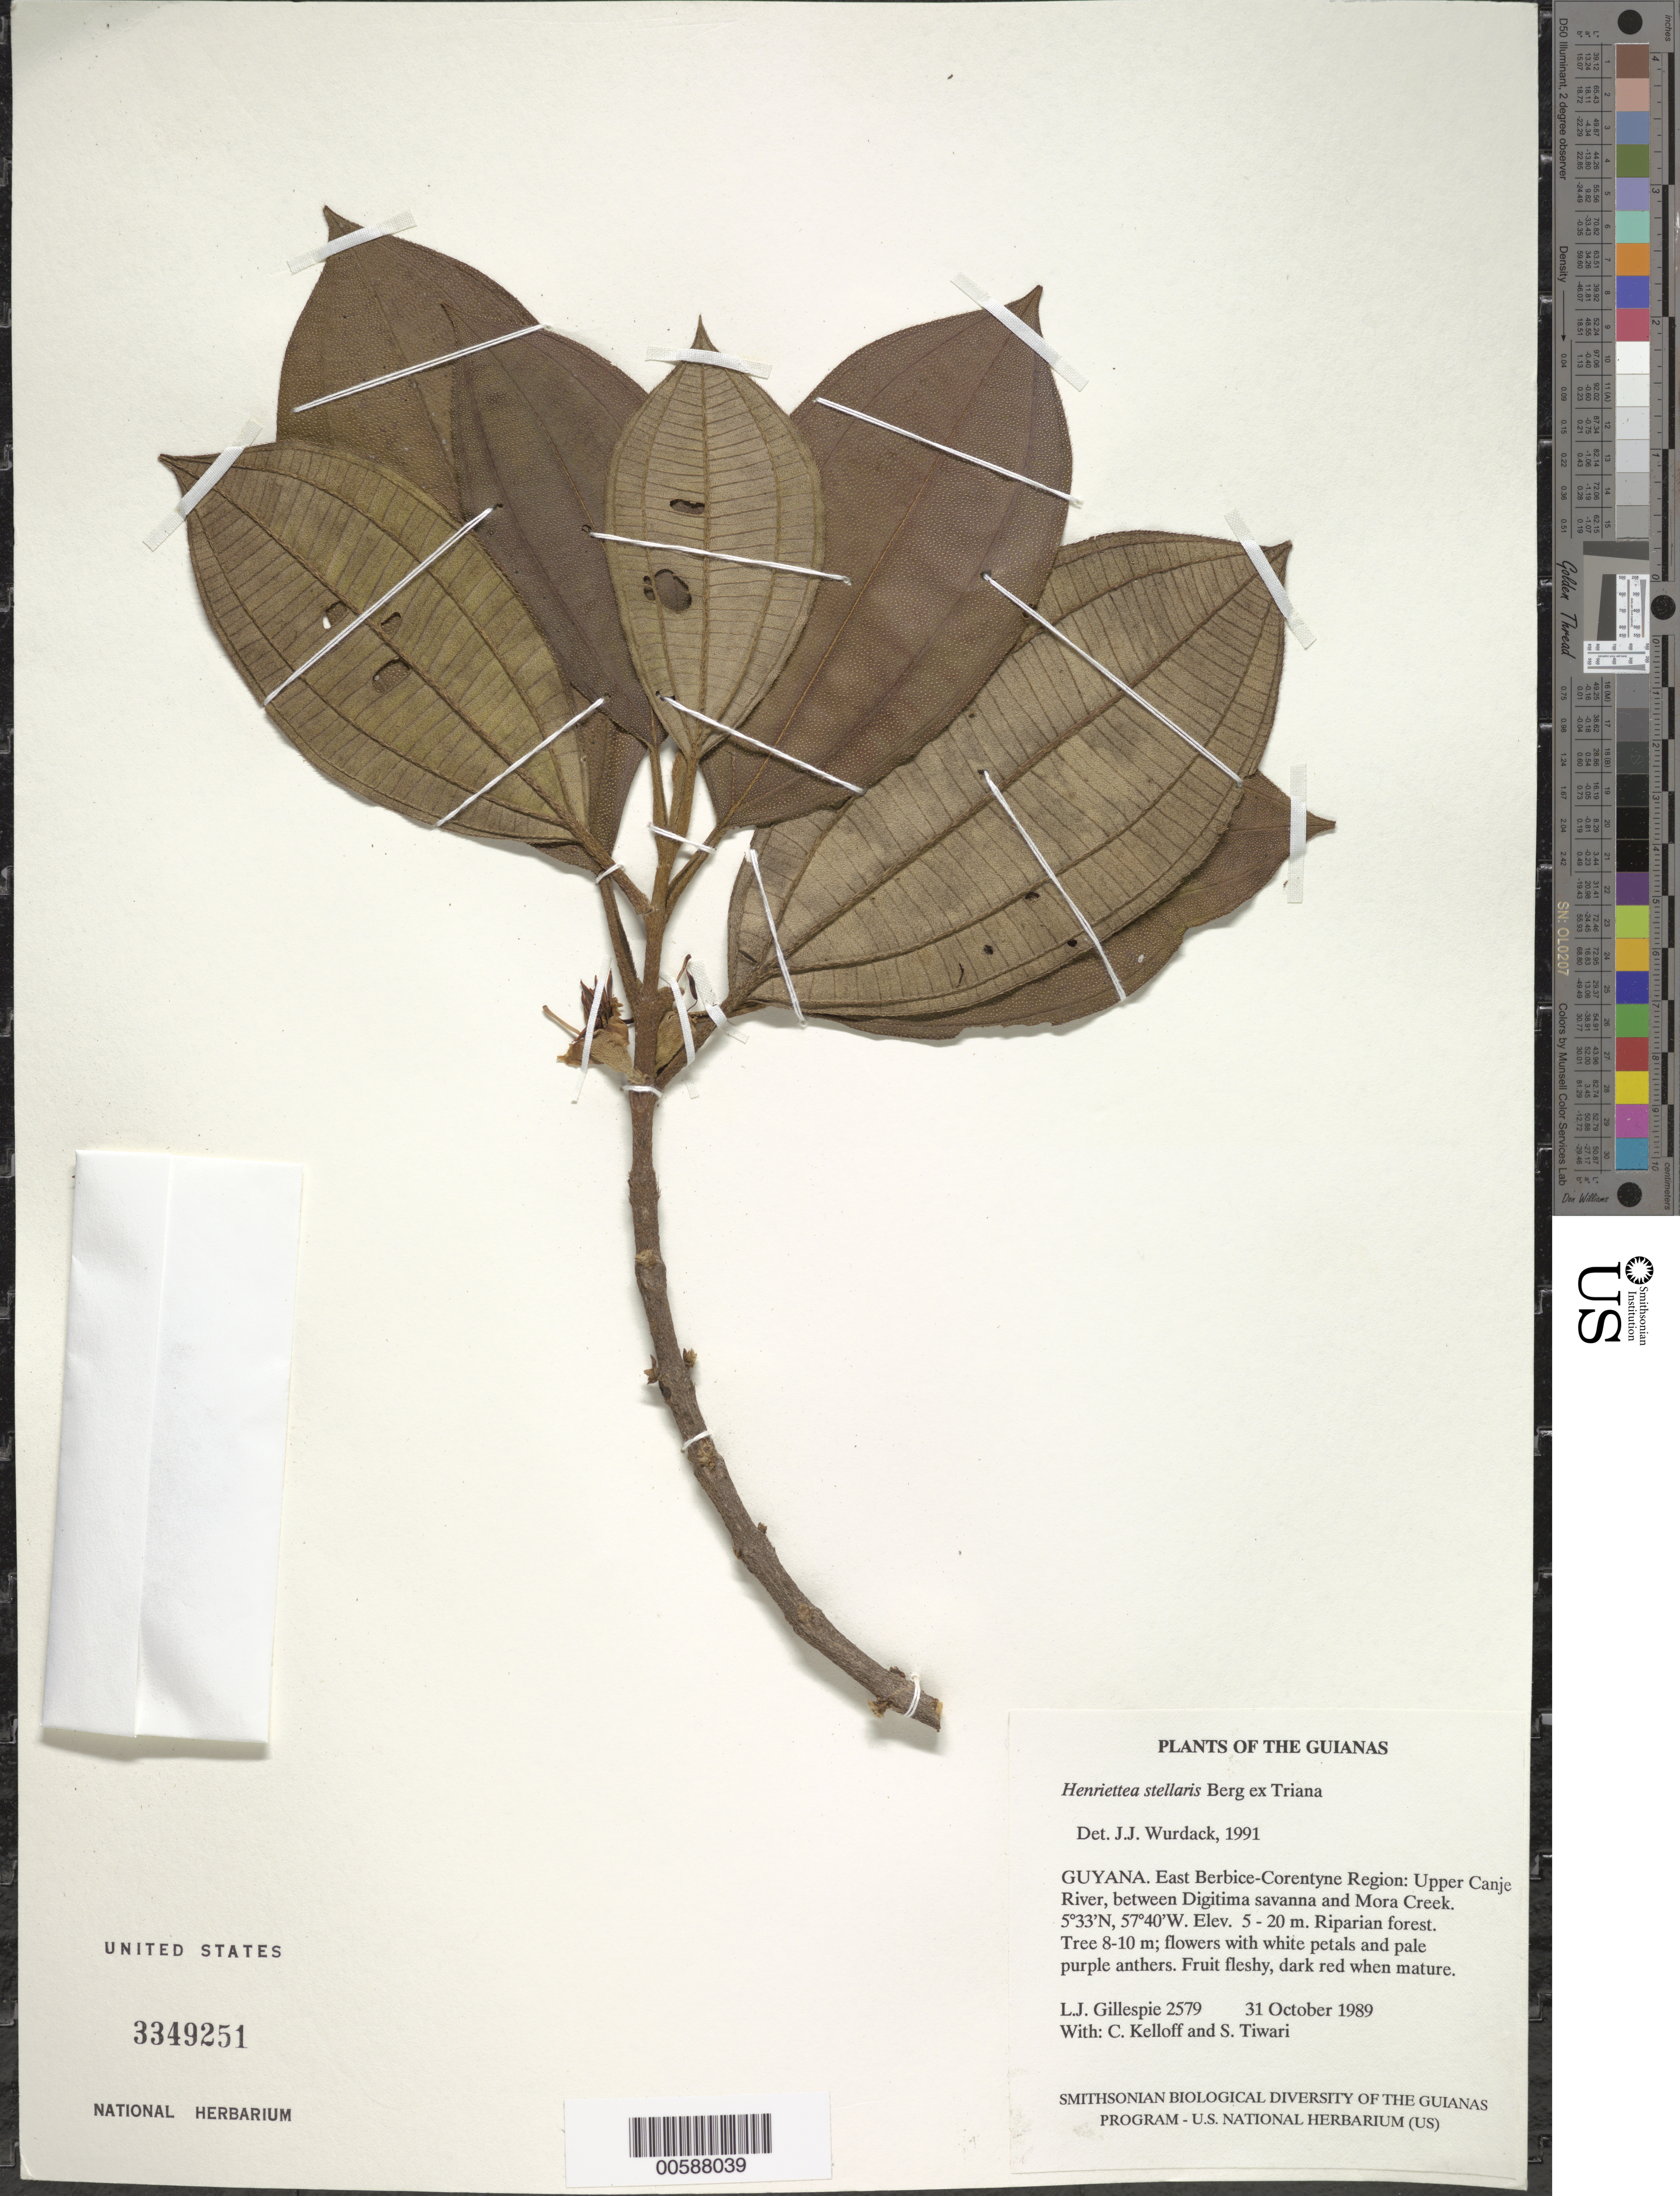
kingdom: Plantae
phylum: Tracheophyta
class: Magnoliopsida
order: Myrtales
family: Melastomataceae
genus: Henriettea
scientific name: Henriettea stellaris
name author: O. Berg ex Triana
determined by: Wurdack, John J., (US), US (UNITED STATES)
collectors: L. J. Gillespie, C. L. Kelloff & S. Tiwari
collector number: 2579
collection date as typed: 31 October 1989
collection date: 1989-10-31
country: Guyana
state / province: E. Berbice-Corentyne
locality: Upper Canje River, between Digitima savanna and Mora Creek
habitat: Riparian forest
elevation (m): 5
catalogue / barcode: US 3349251